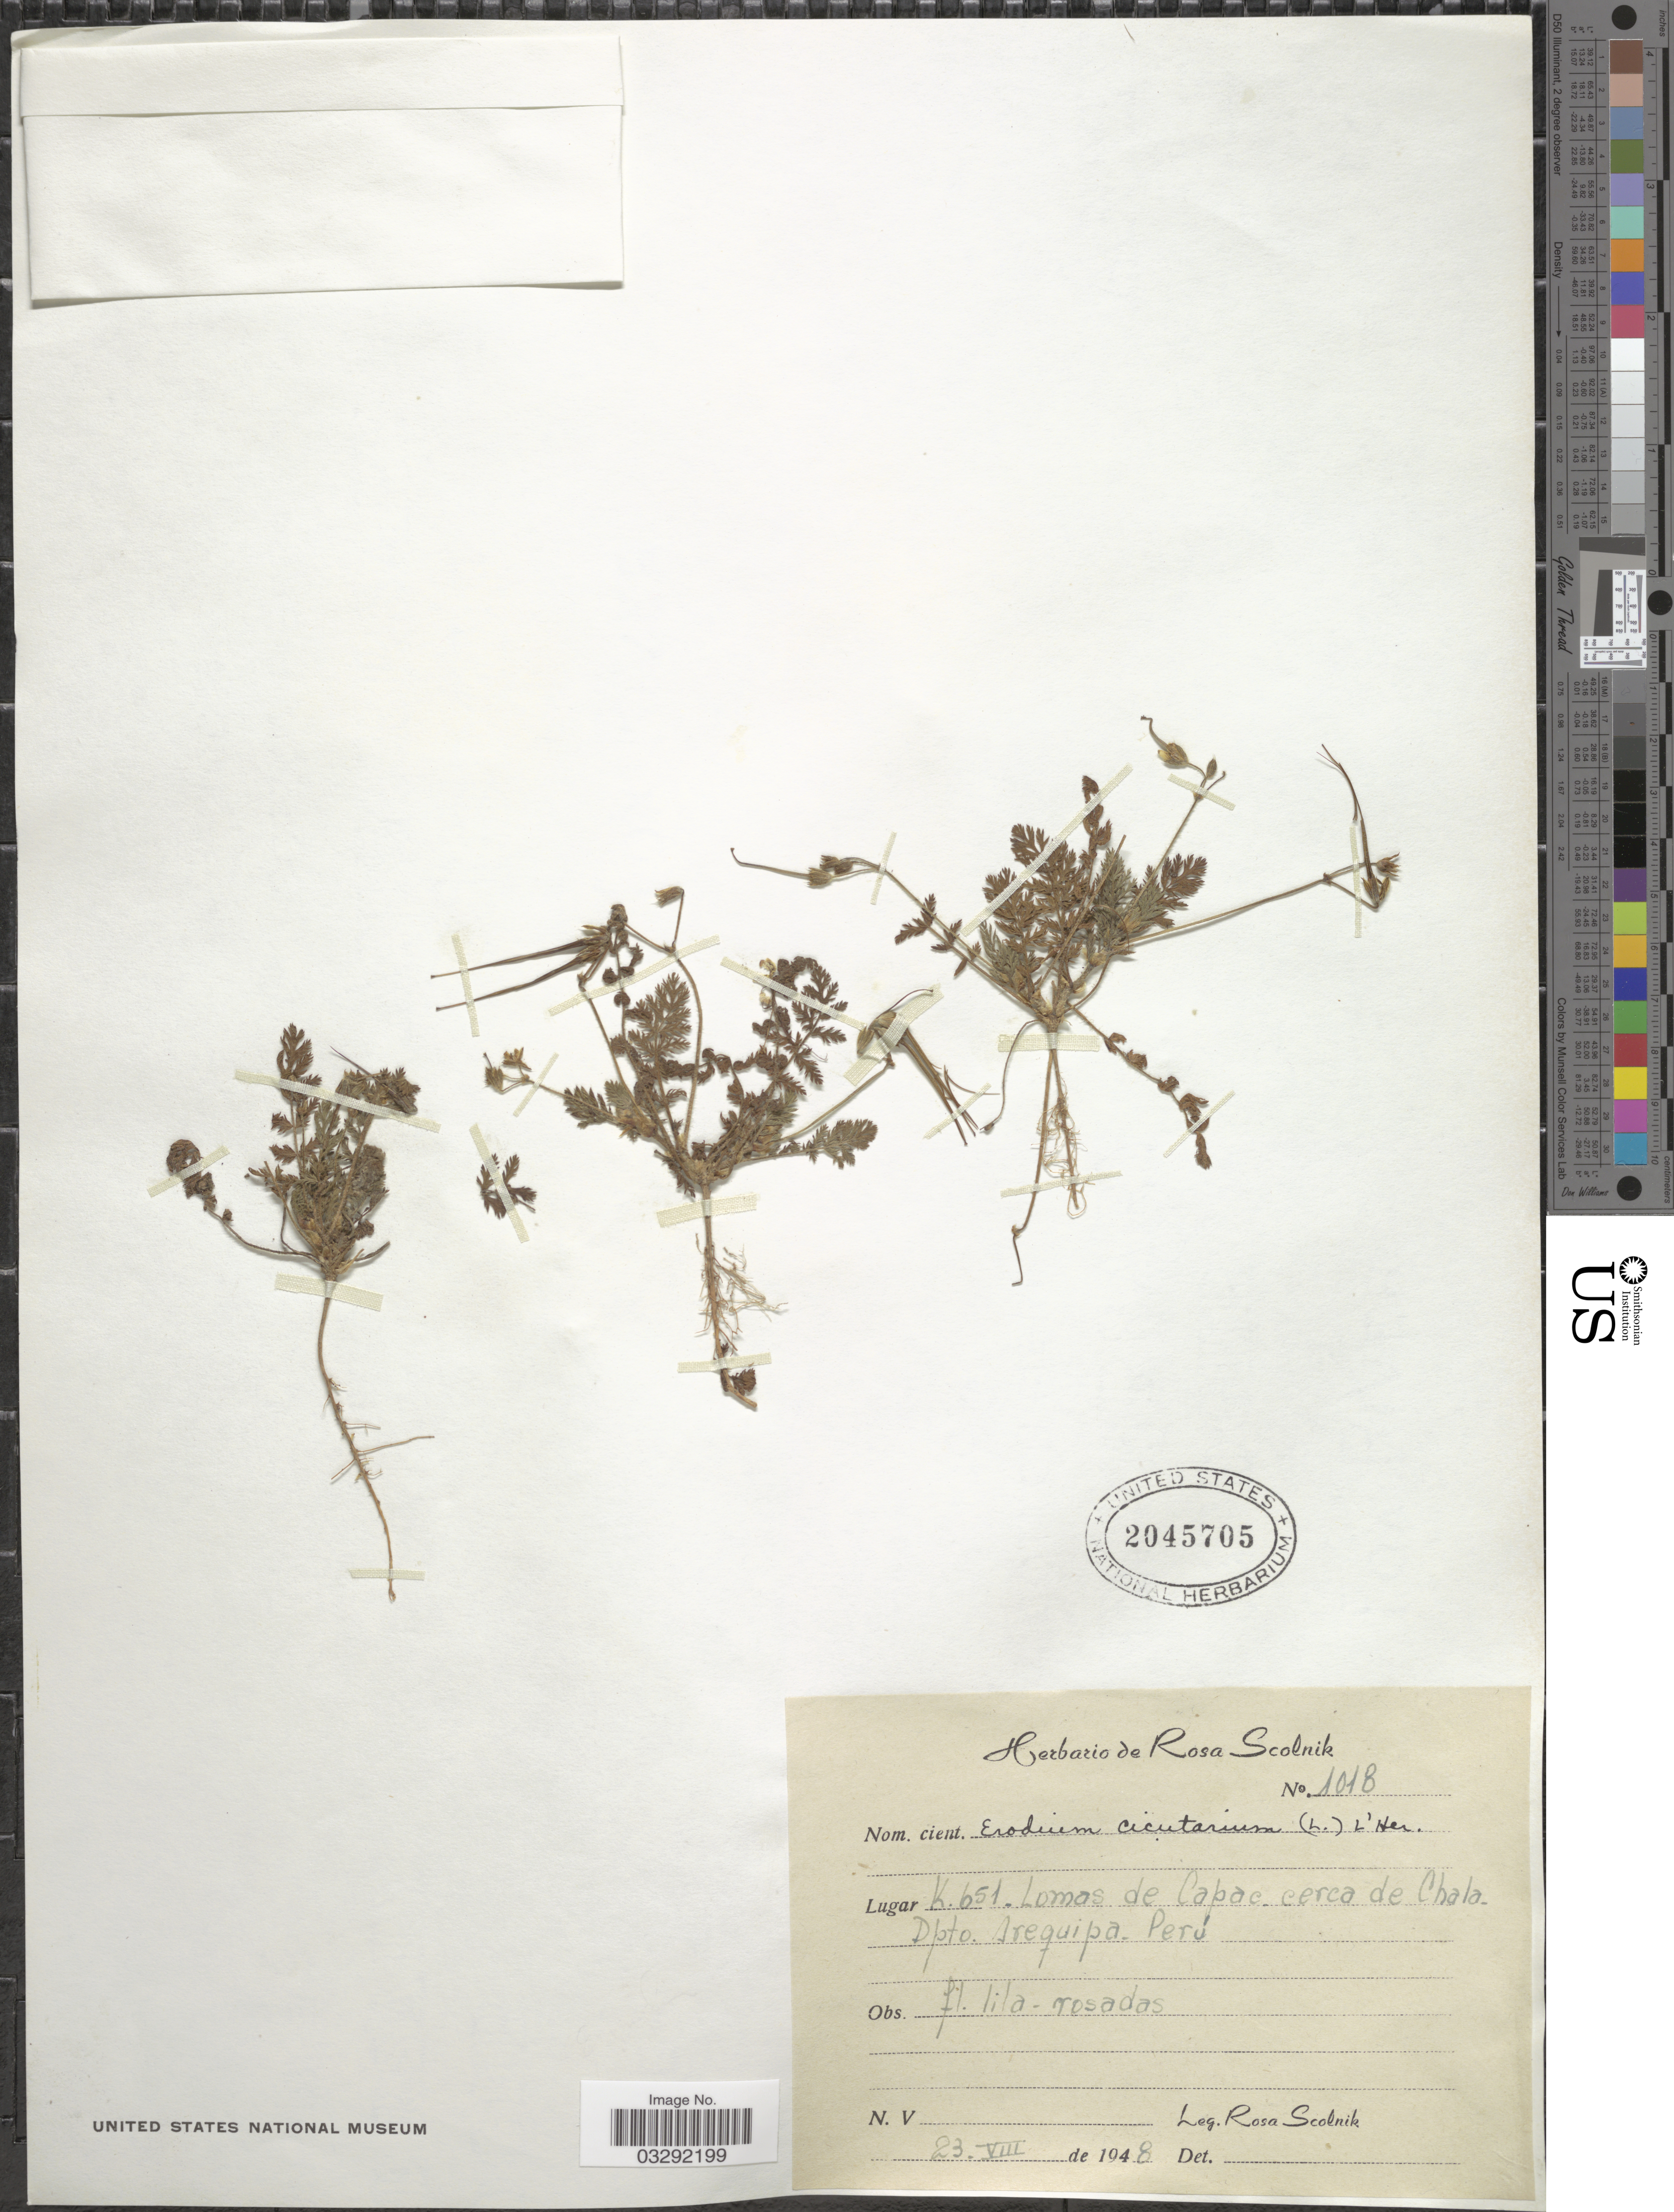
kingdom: Plantae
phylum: Tracheophyta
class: Magnoliopsida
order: Geraniales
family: Geraniaceae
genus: Erodium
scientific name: Erodium cicutarium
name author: (L.) L'Hér.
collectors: R. Scolnik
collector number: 1018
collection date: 1948-08-23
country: Peru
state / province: Arequipa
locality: K. 651. Lomas de Capac. cerca de Chala. Dpto. Arequipa.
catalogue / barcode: US 2045705